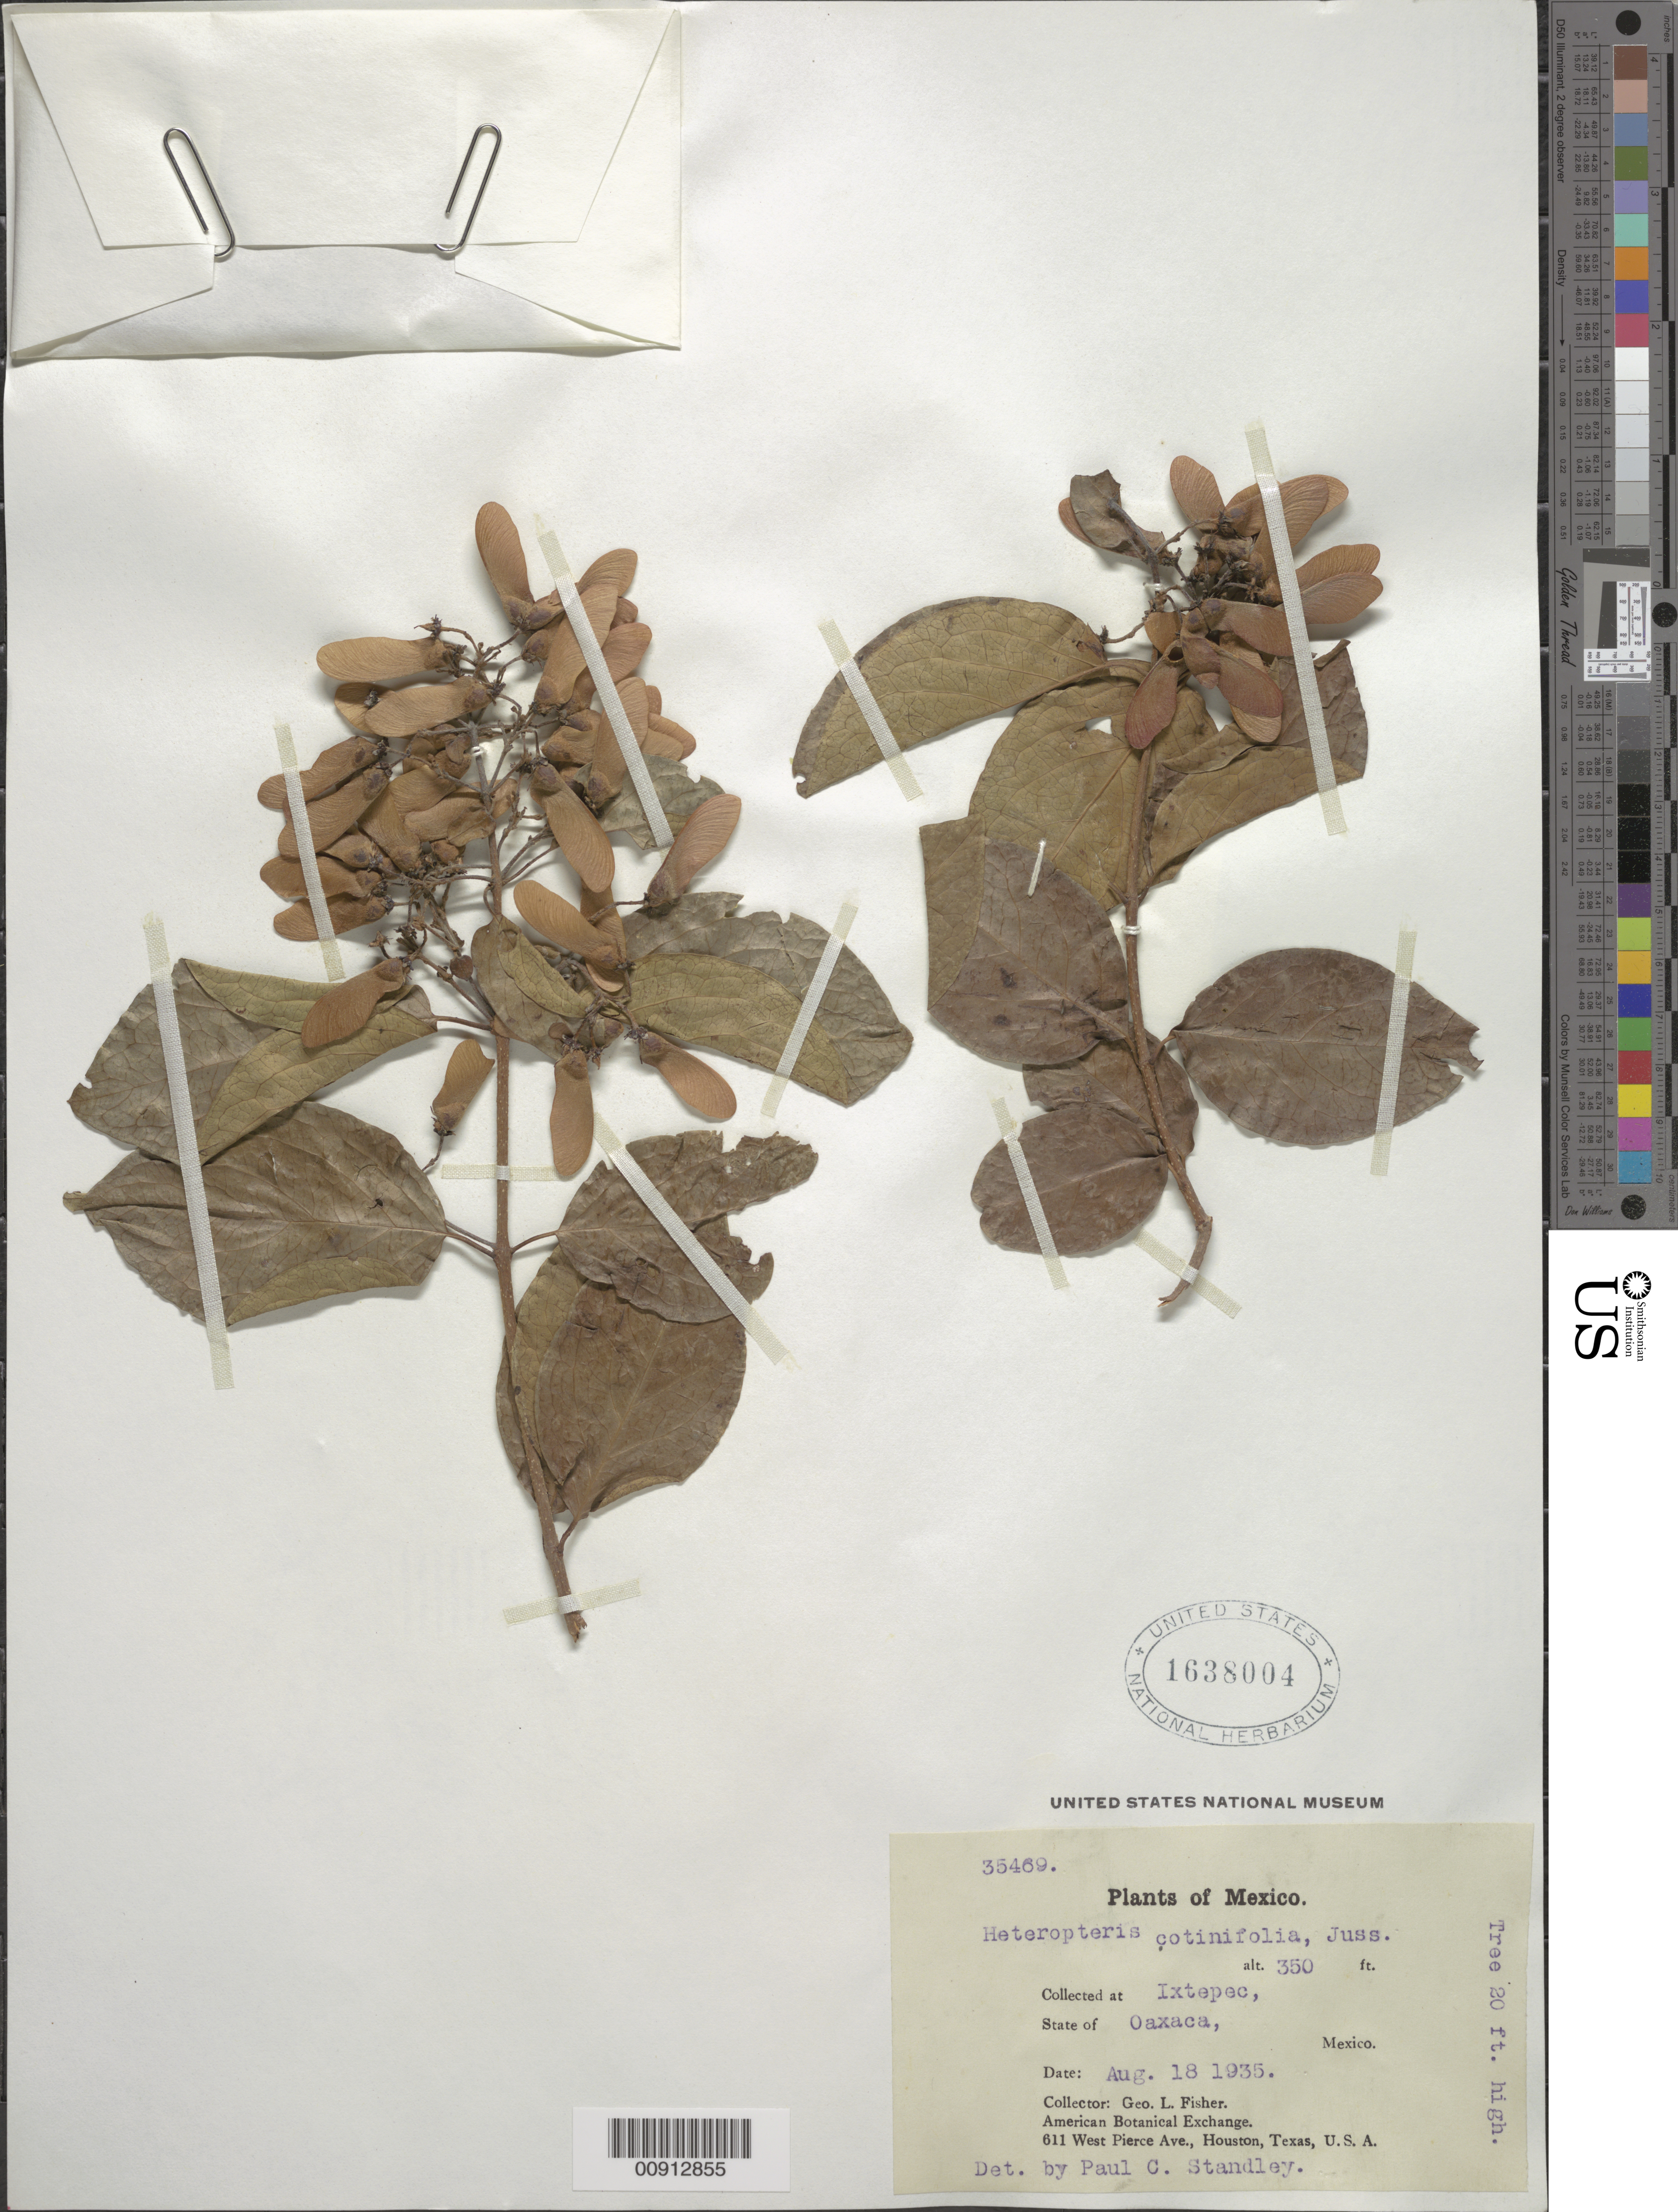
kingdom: Plantae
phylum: Tracheophyta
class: Magnoliopsida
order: Malpighiales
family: Malpighiaceae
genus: Heteropterys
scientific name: Heteropterys cotinifolia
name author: A. Juss.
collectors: G. L. Fisher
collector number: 35469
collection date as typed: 18 Aug 1935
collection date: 1935-08-18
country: Mexico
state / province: Oaxaca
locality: Ixtepec, State of Oaxaca.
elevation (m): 107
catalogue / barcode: US 1638004